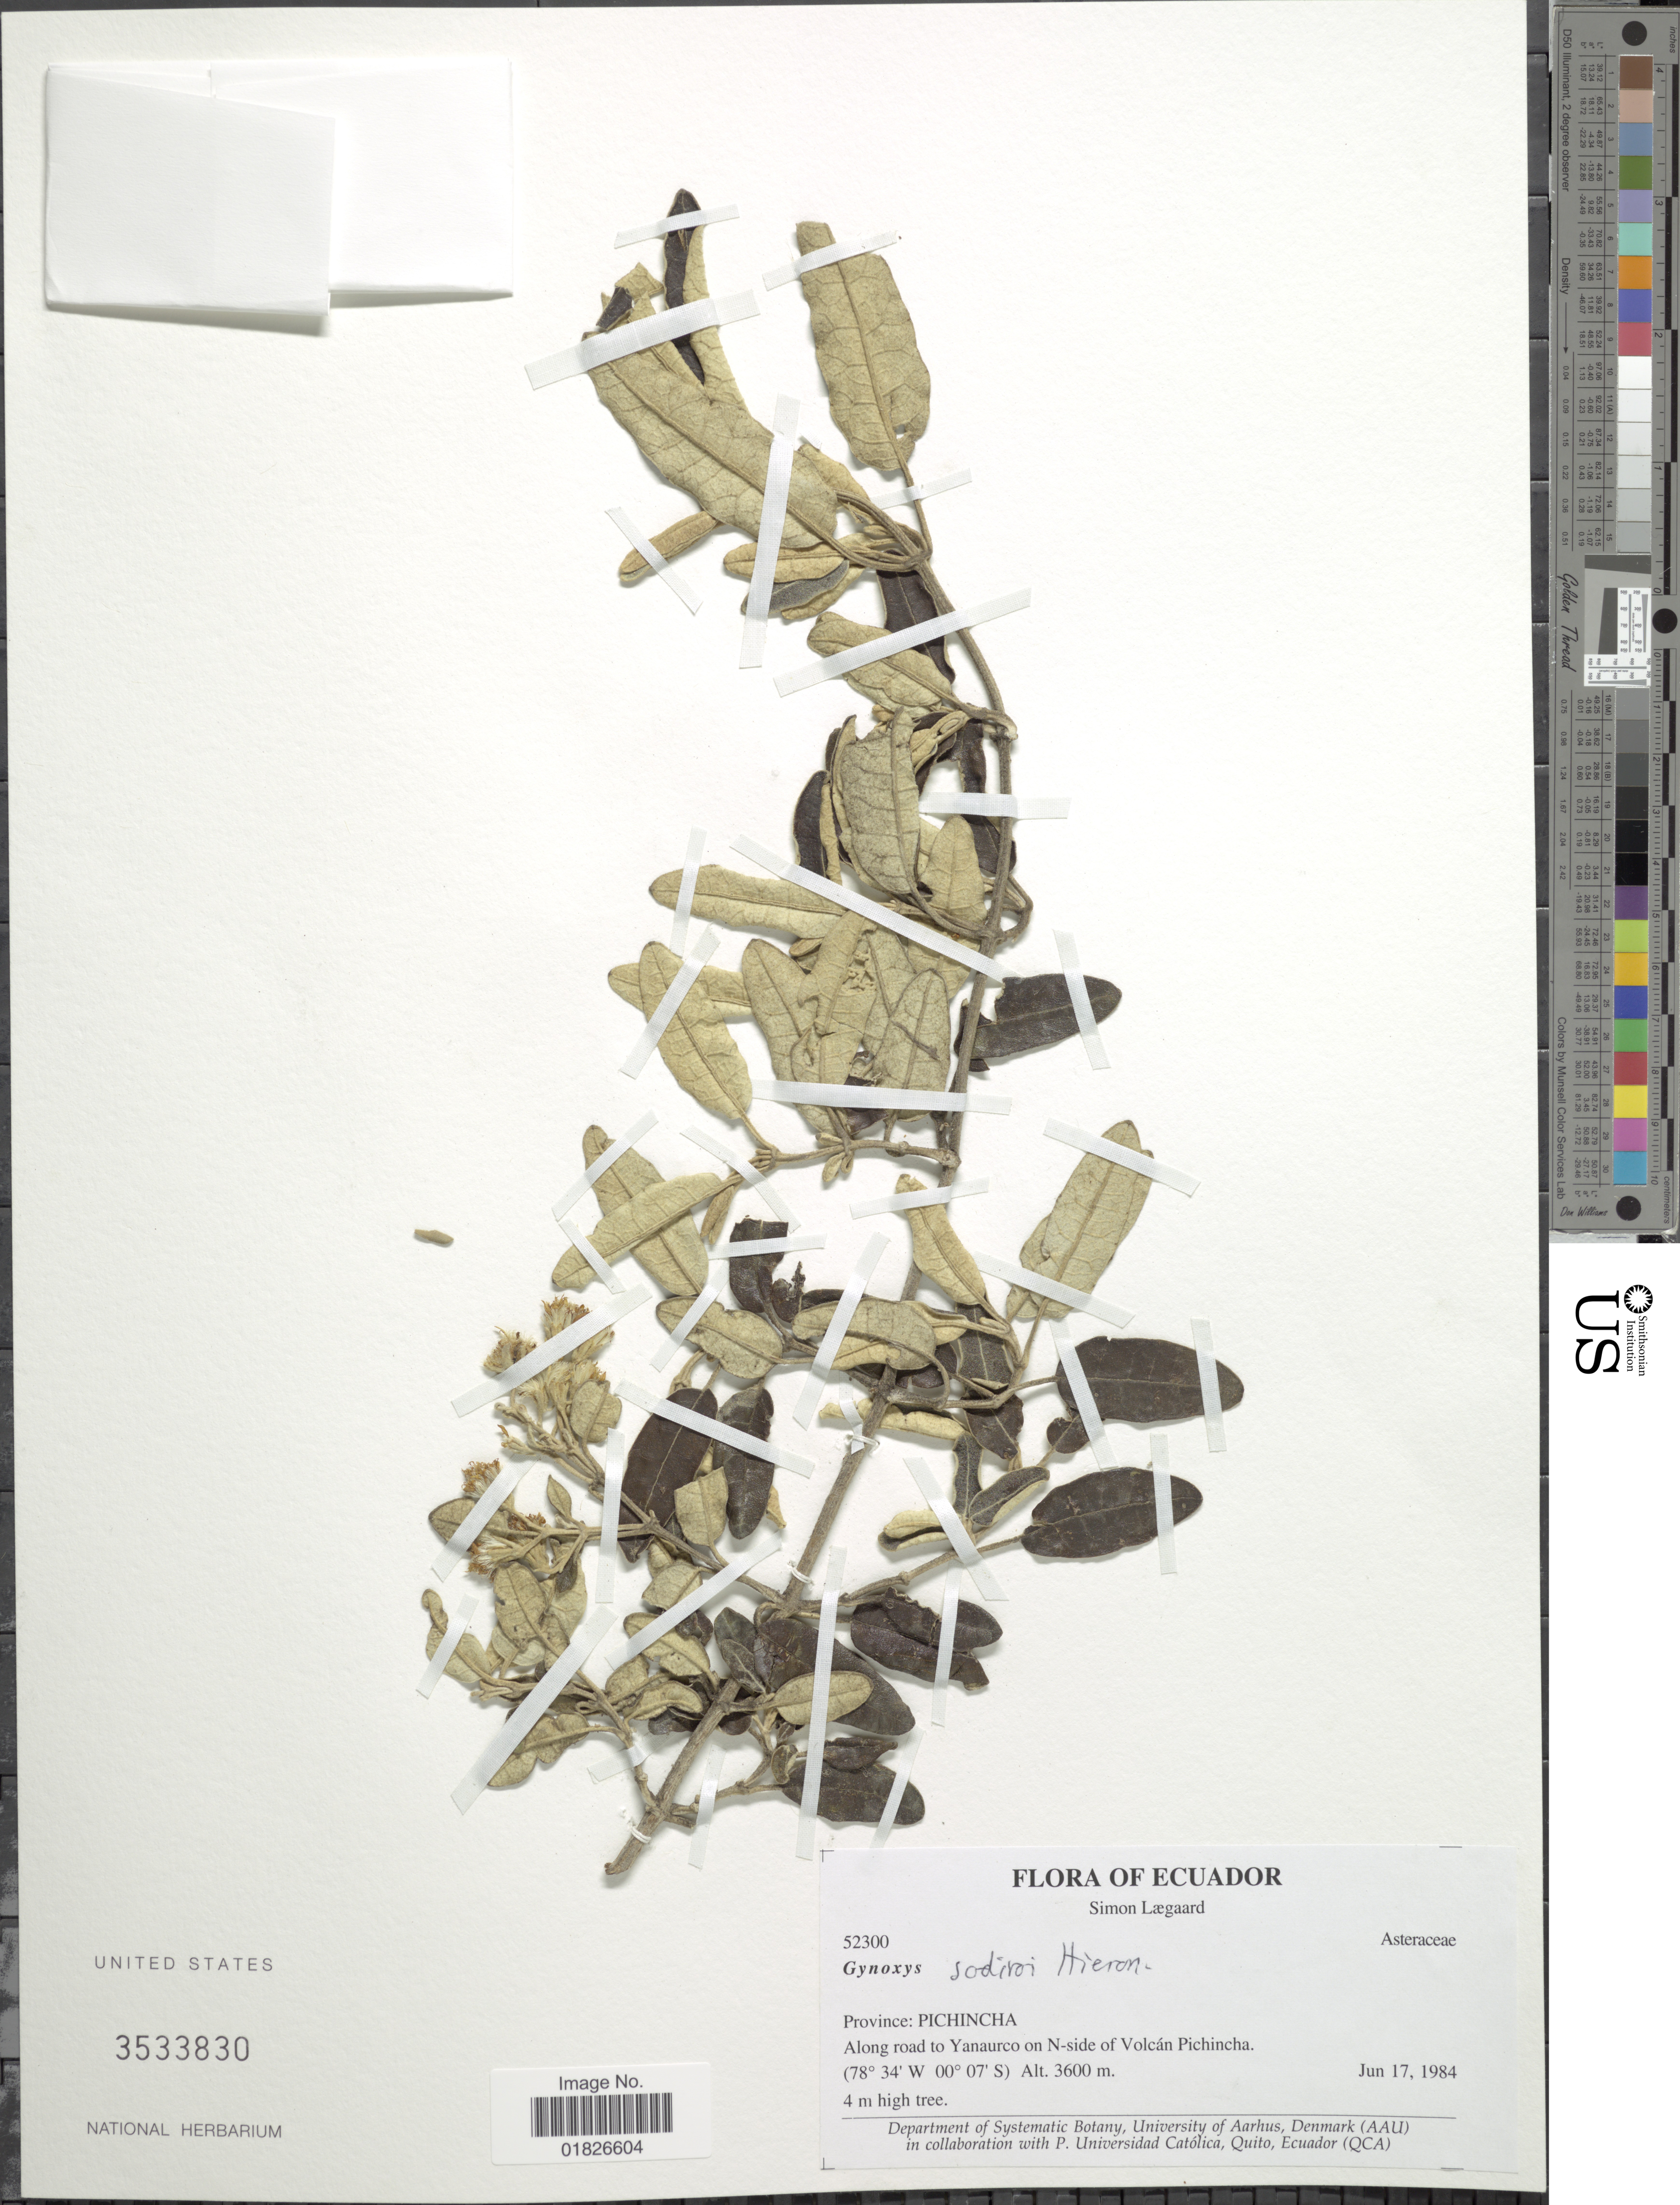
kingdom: Plantae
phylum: Tracheophyta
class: Magnoliopsida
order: Asterales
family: Asteraceae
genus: Gynoxys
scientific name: Gynoxys sodiroi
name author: Hieron.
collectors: S. Lægaard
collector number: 52300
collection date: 1984-06-17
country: Ecuador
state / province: Pichincha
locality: Along road to Yanaurco on N-side of Volcan Pichincha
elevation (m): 3600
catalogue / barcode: US 3533830